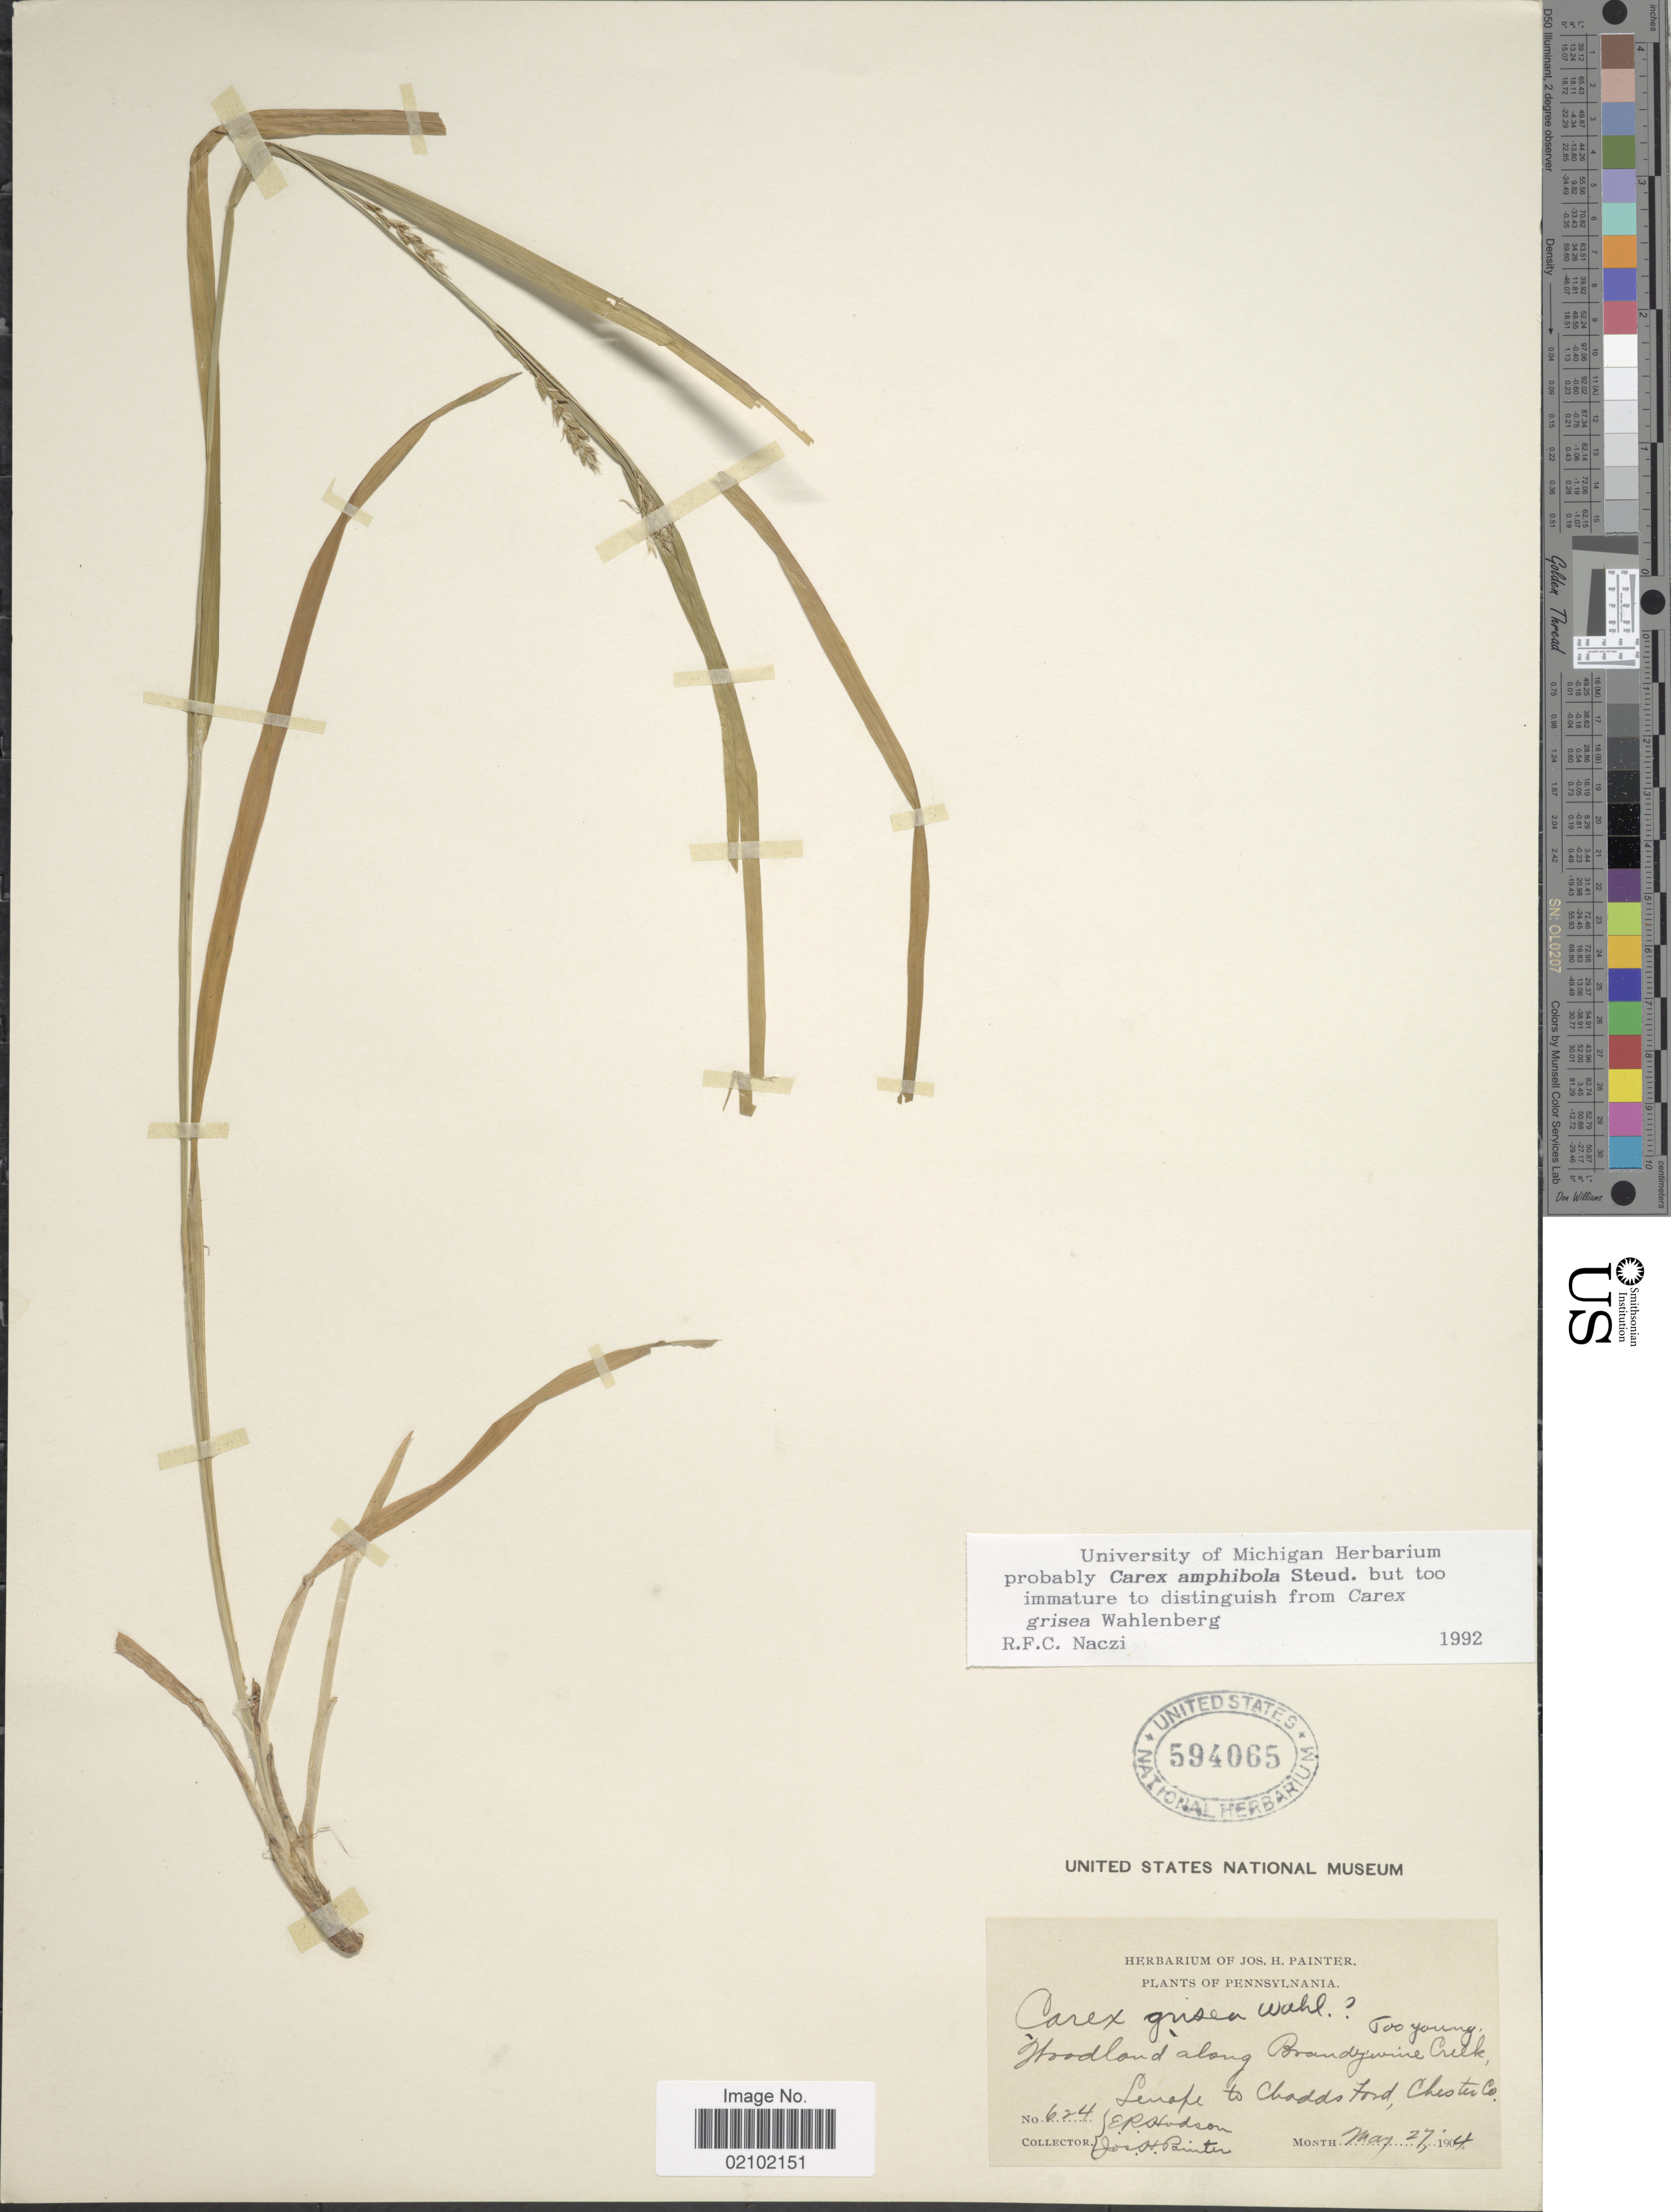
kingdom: Plantae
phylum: Tracheophyta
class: Liliopsida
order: Poales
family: Cyperaceae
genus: Carex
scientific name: Carex amphibola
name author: Steud.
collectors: E. Hodson & J. H. Painter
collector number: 624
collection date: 1904-05-27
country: United States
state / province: Pennsylvania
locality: Along Brandywine Creek, Lenape to Chadds Ford, Chester Co.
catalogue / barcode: US 594065